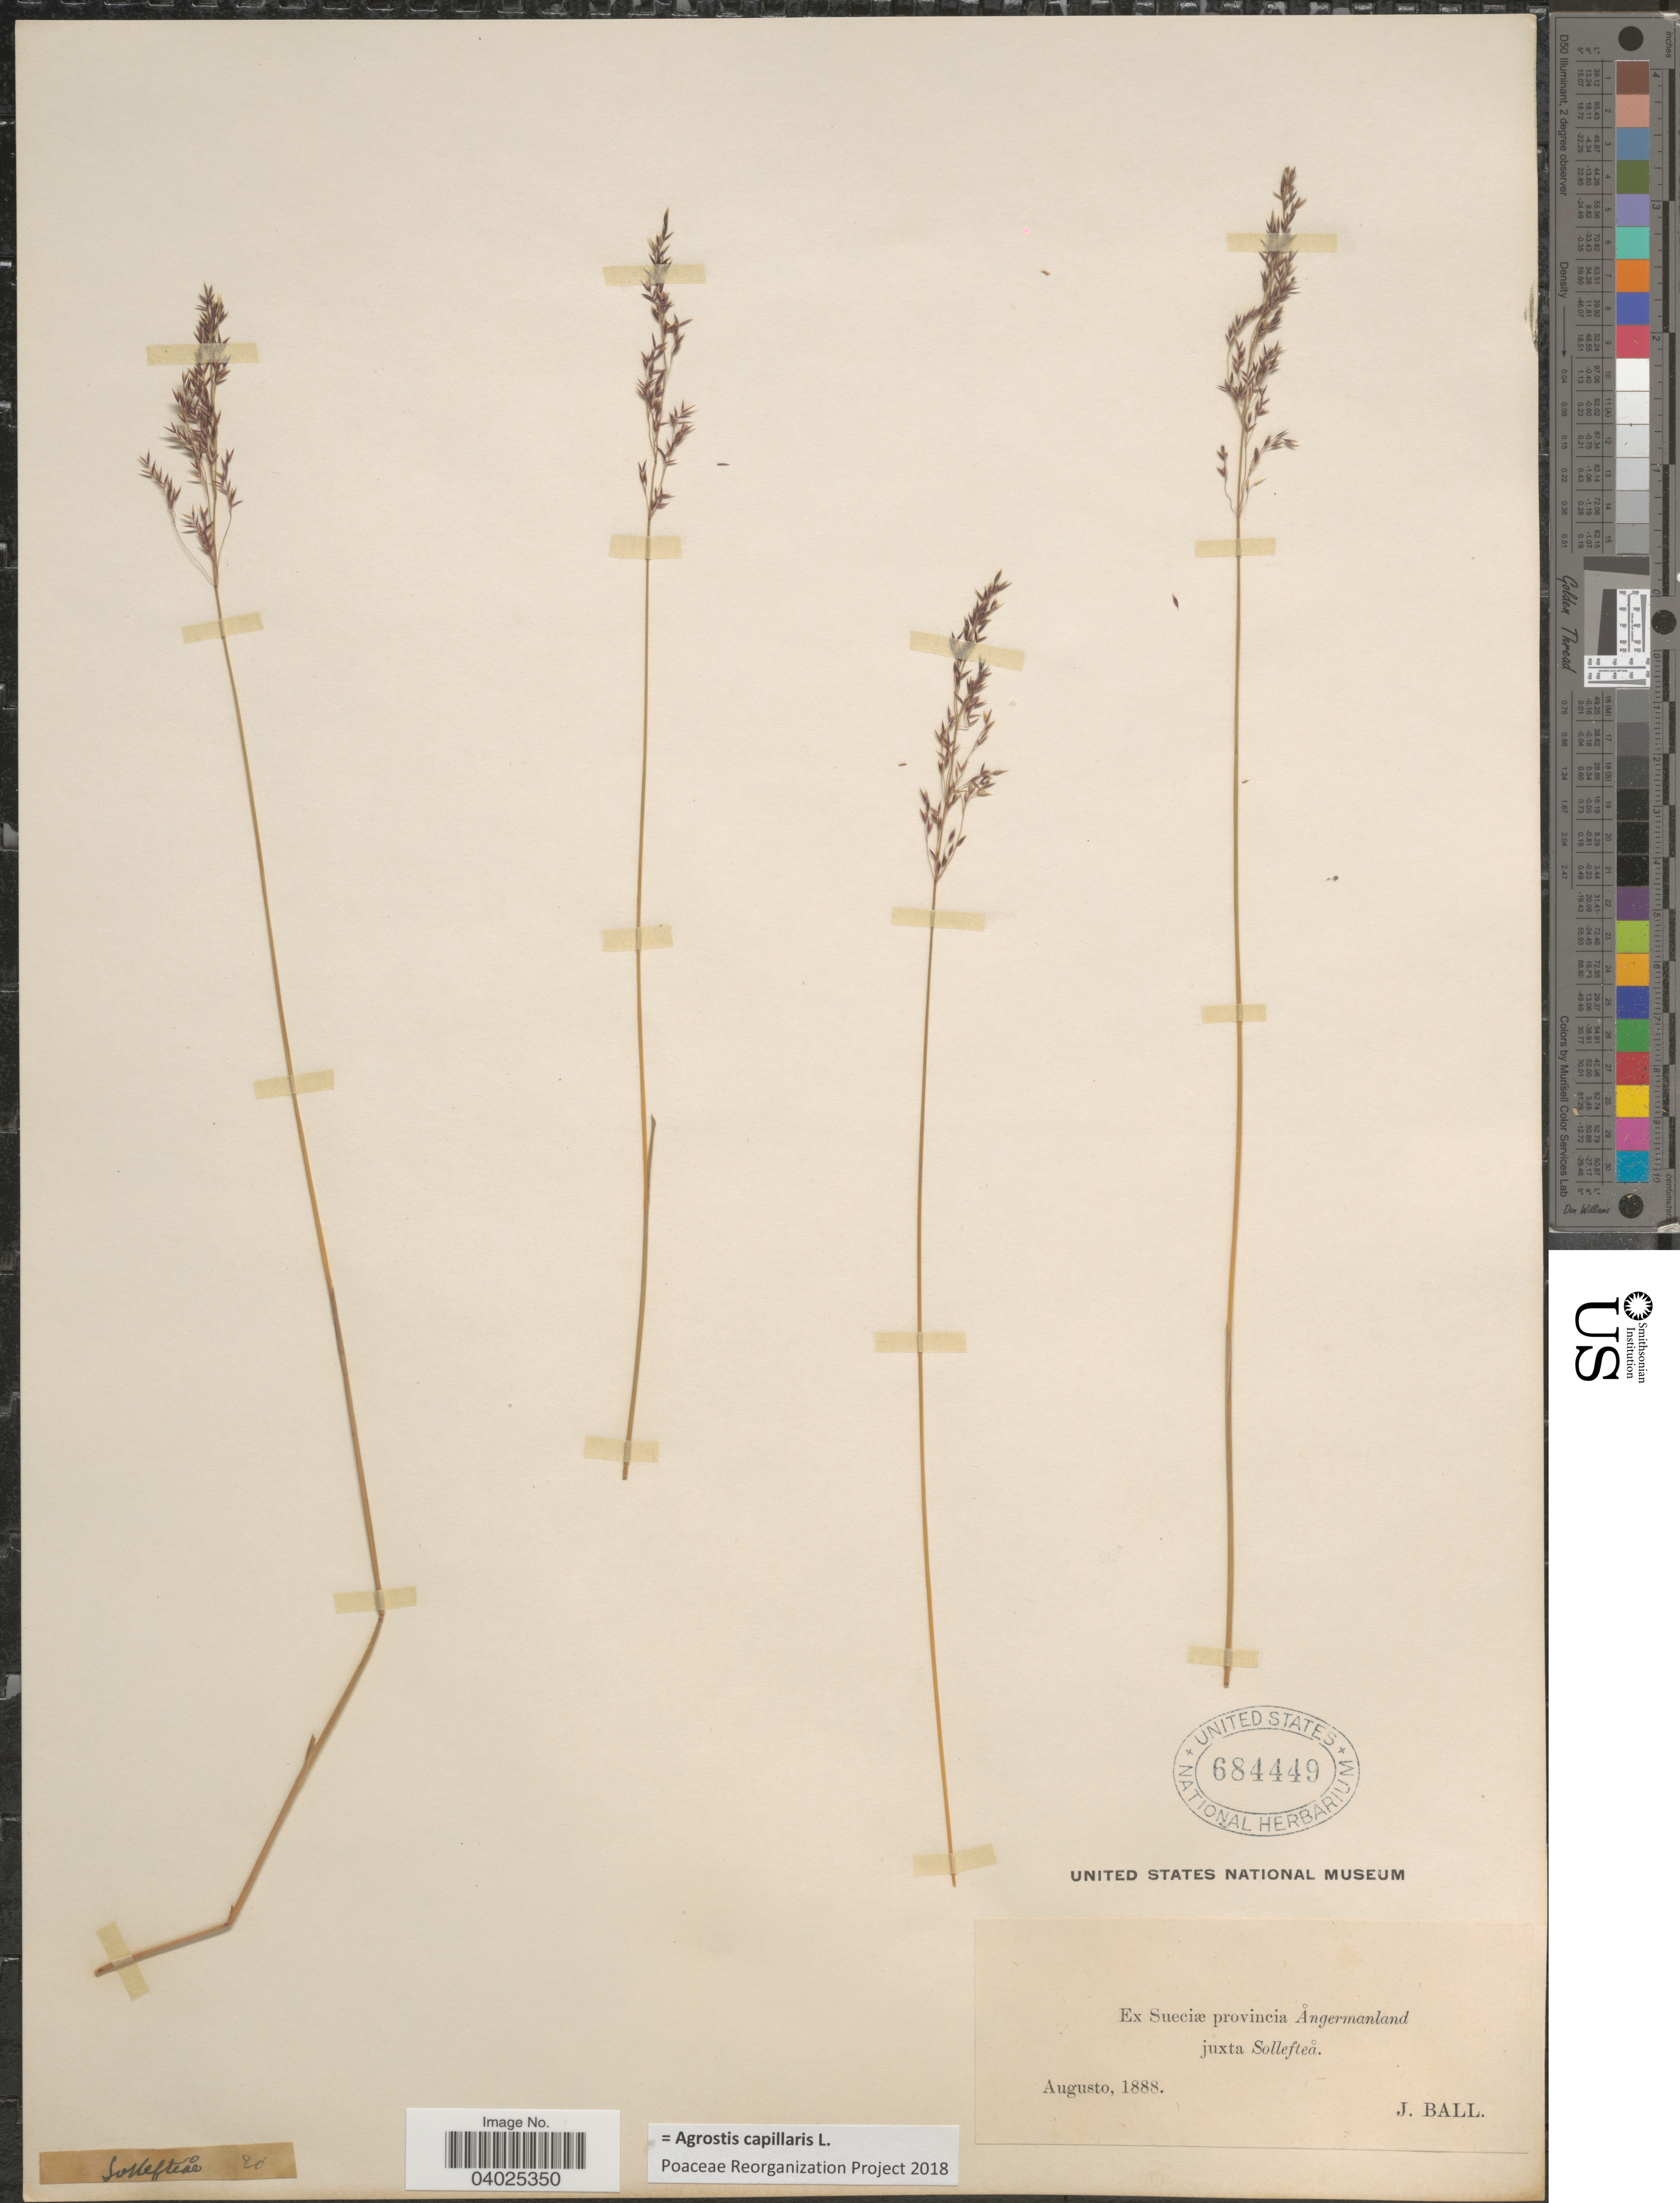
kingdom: Plantae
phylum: Tracheophyta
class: Liliopsida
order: Poales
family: Poaceae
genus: Agrostis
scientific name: Agrostis capillaris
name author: L.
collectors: J. Ball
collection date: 1888-08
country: Sweden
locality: Ex Sueciæ provincia Ångermanland juxta Sollefteå.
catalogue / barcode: US 684449